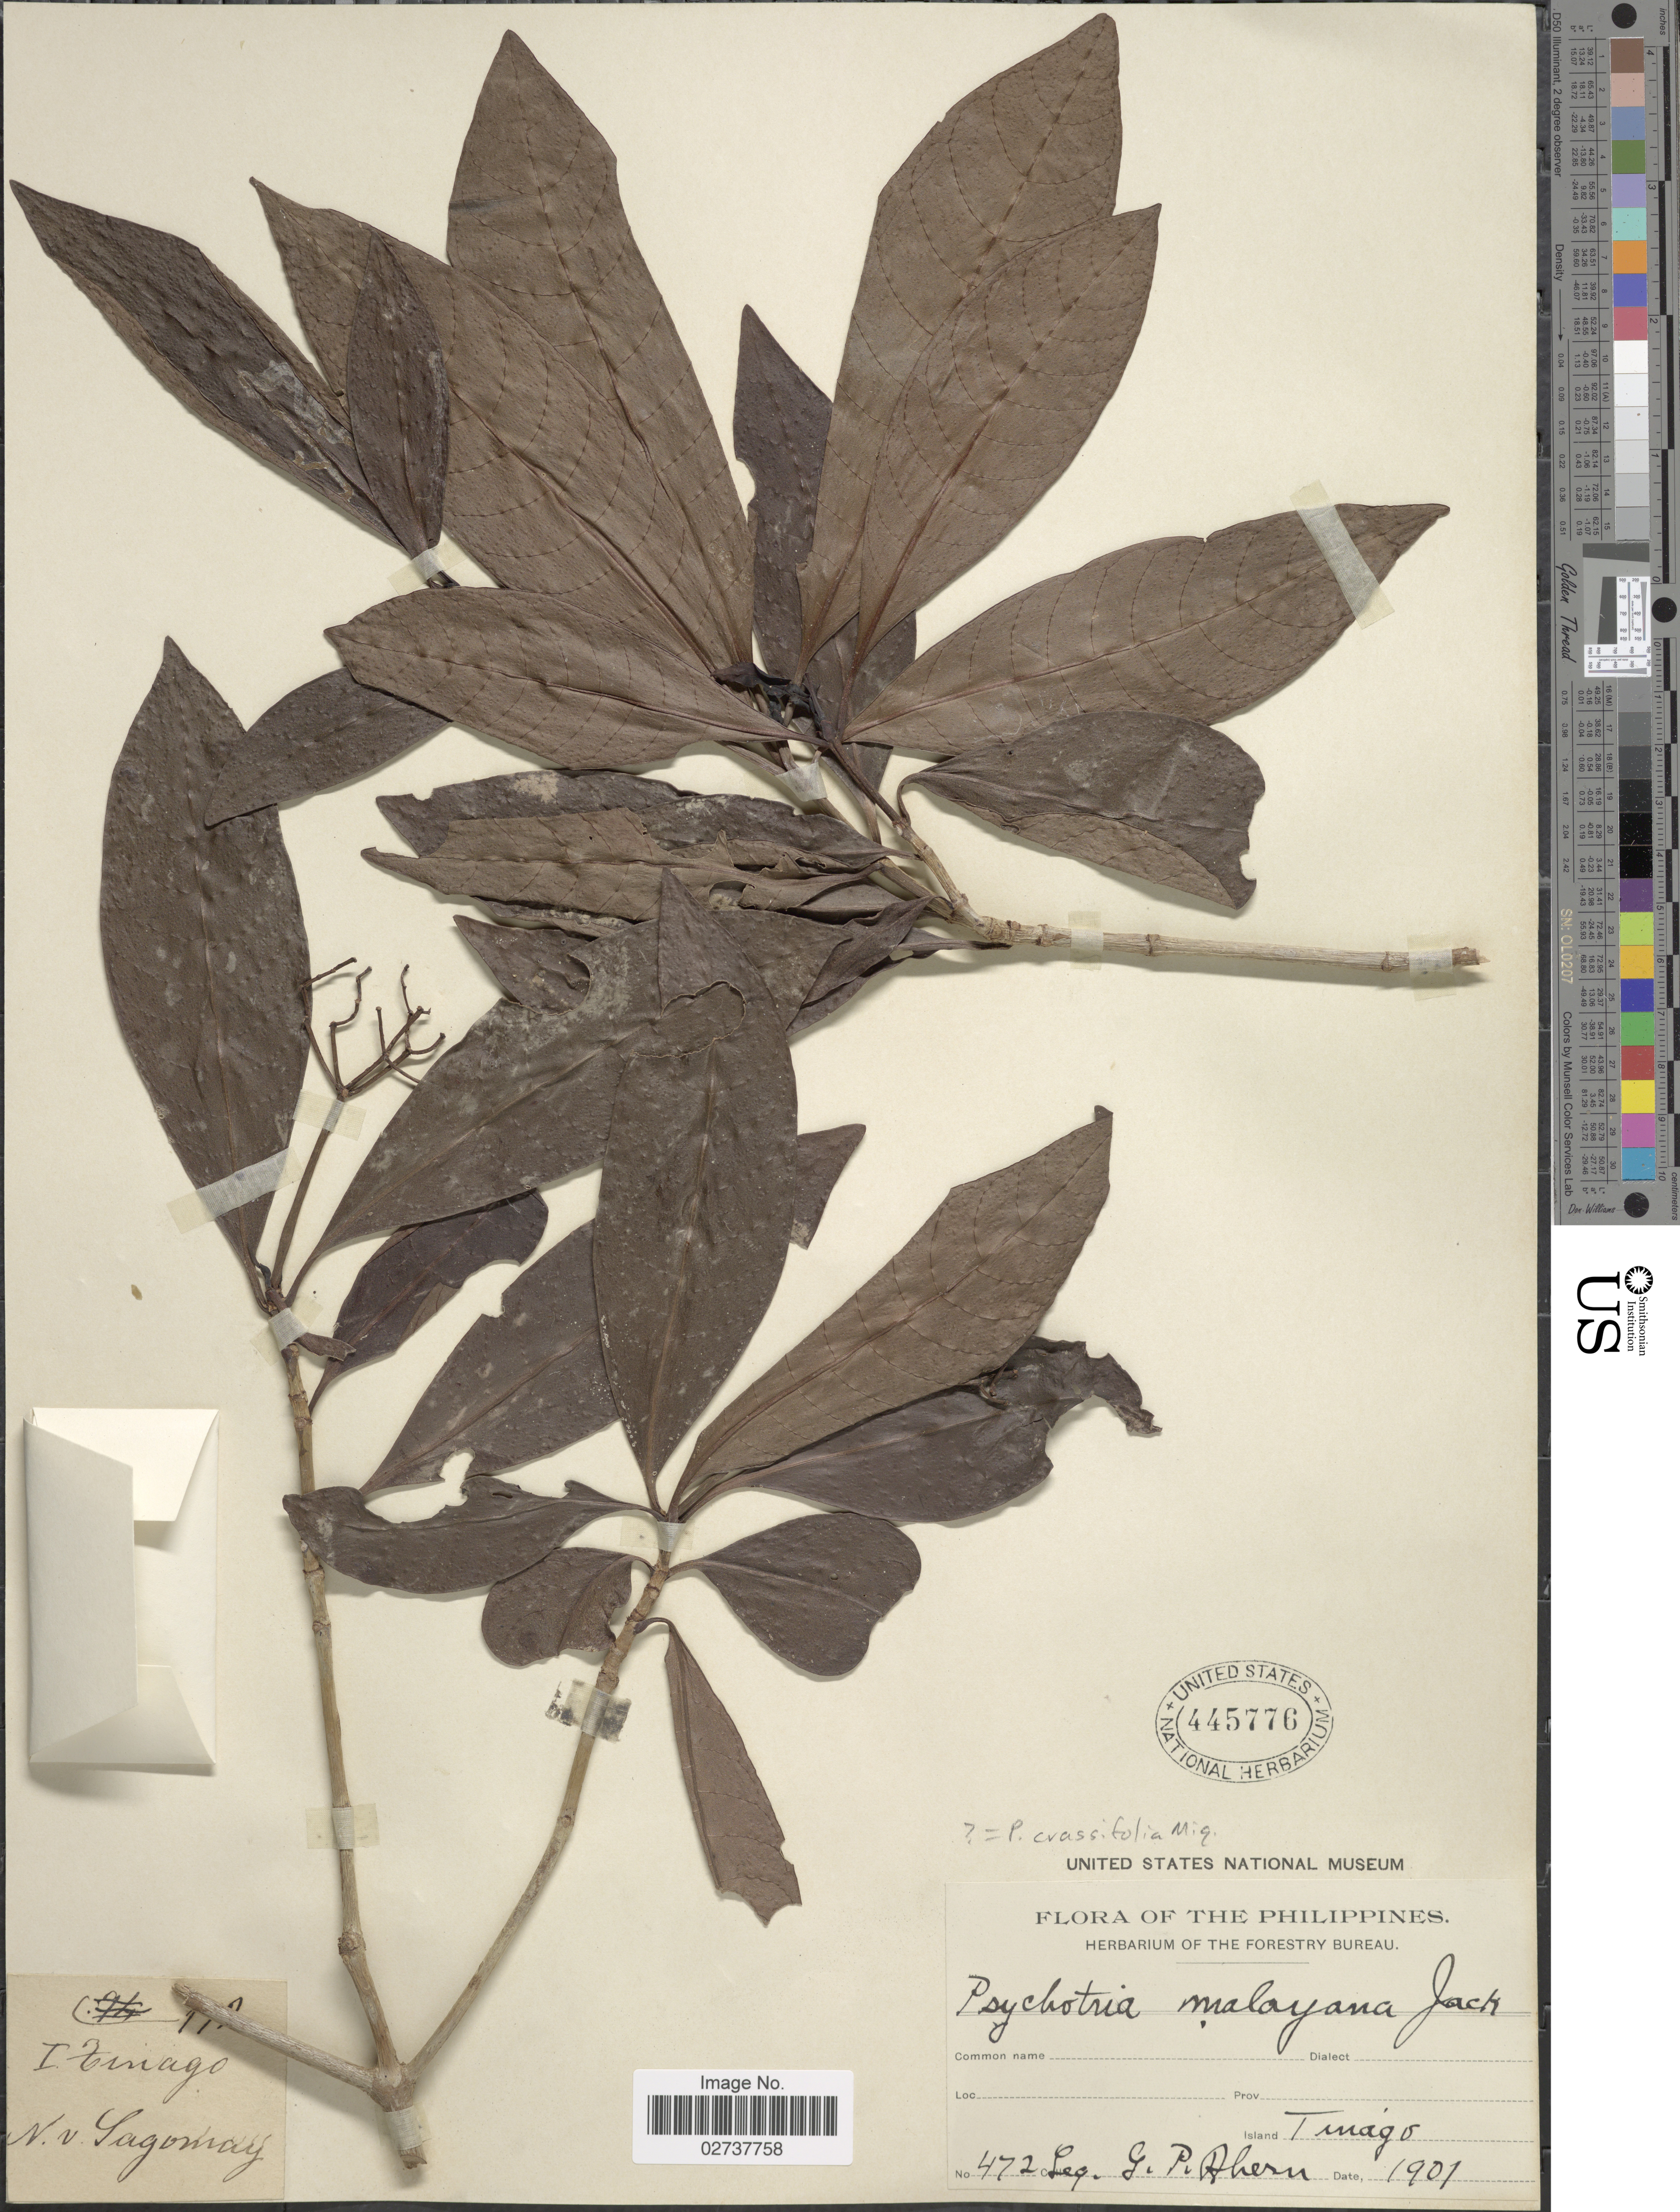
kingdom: Plantae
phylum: Tracheophyta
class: Magnoliopsida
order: Gentianales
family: Rubiaceae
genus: Psychotria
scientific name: Psychotria crassifolia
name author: Miq.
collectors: G. Ahern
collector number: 472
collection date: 1901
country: Philippines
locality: Island Tinago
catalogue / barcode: US 445776